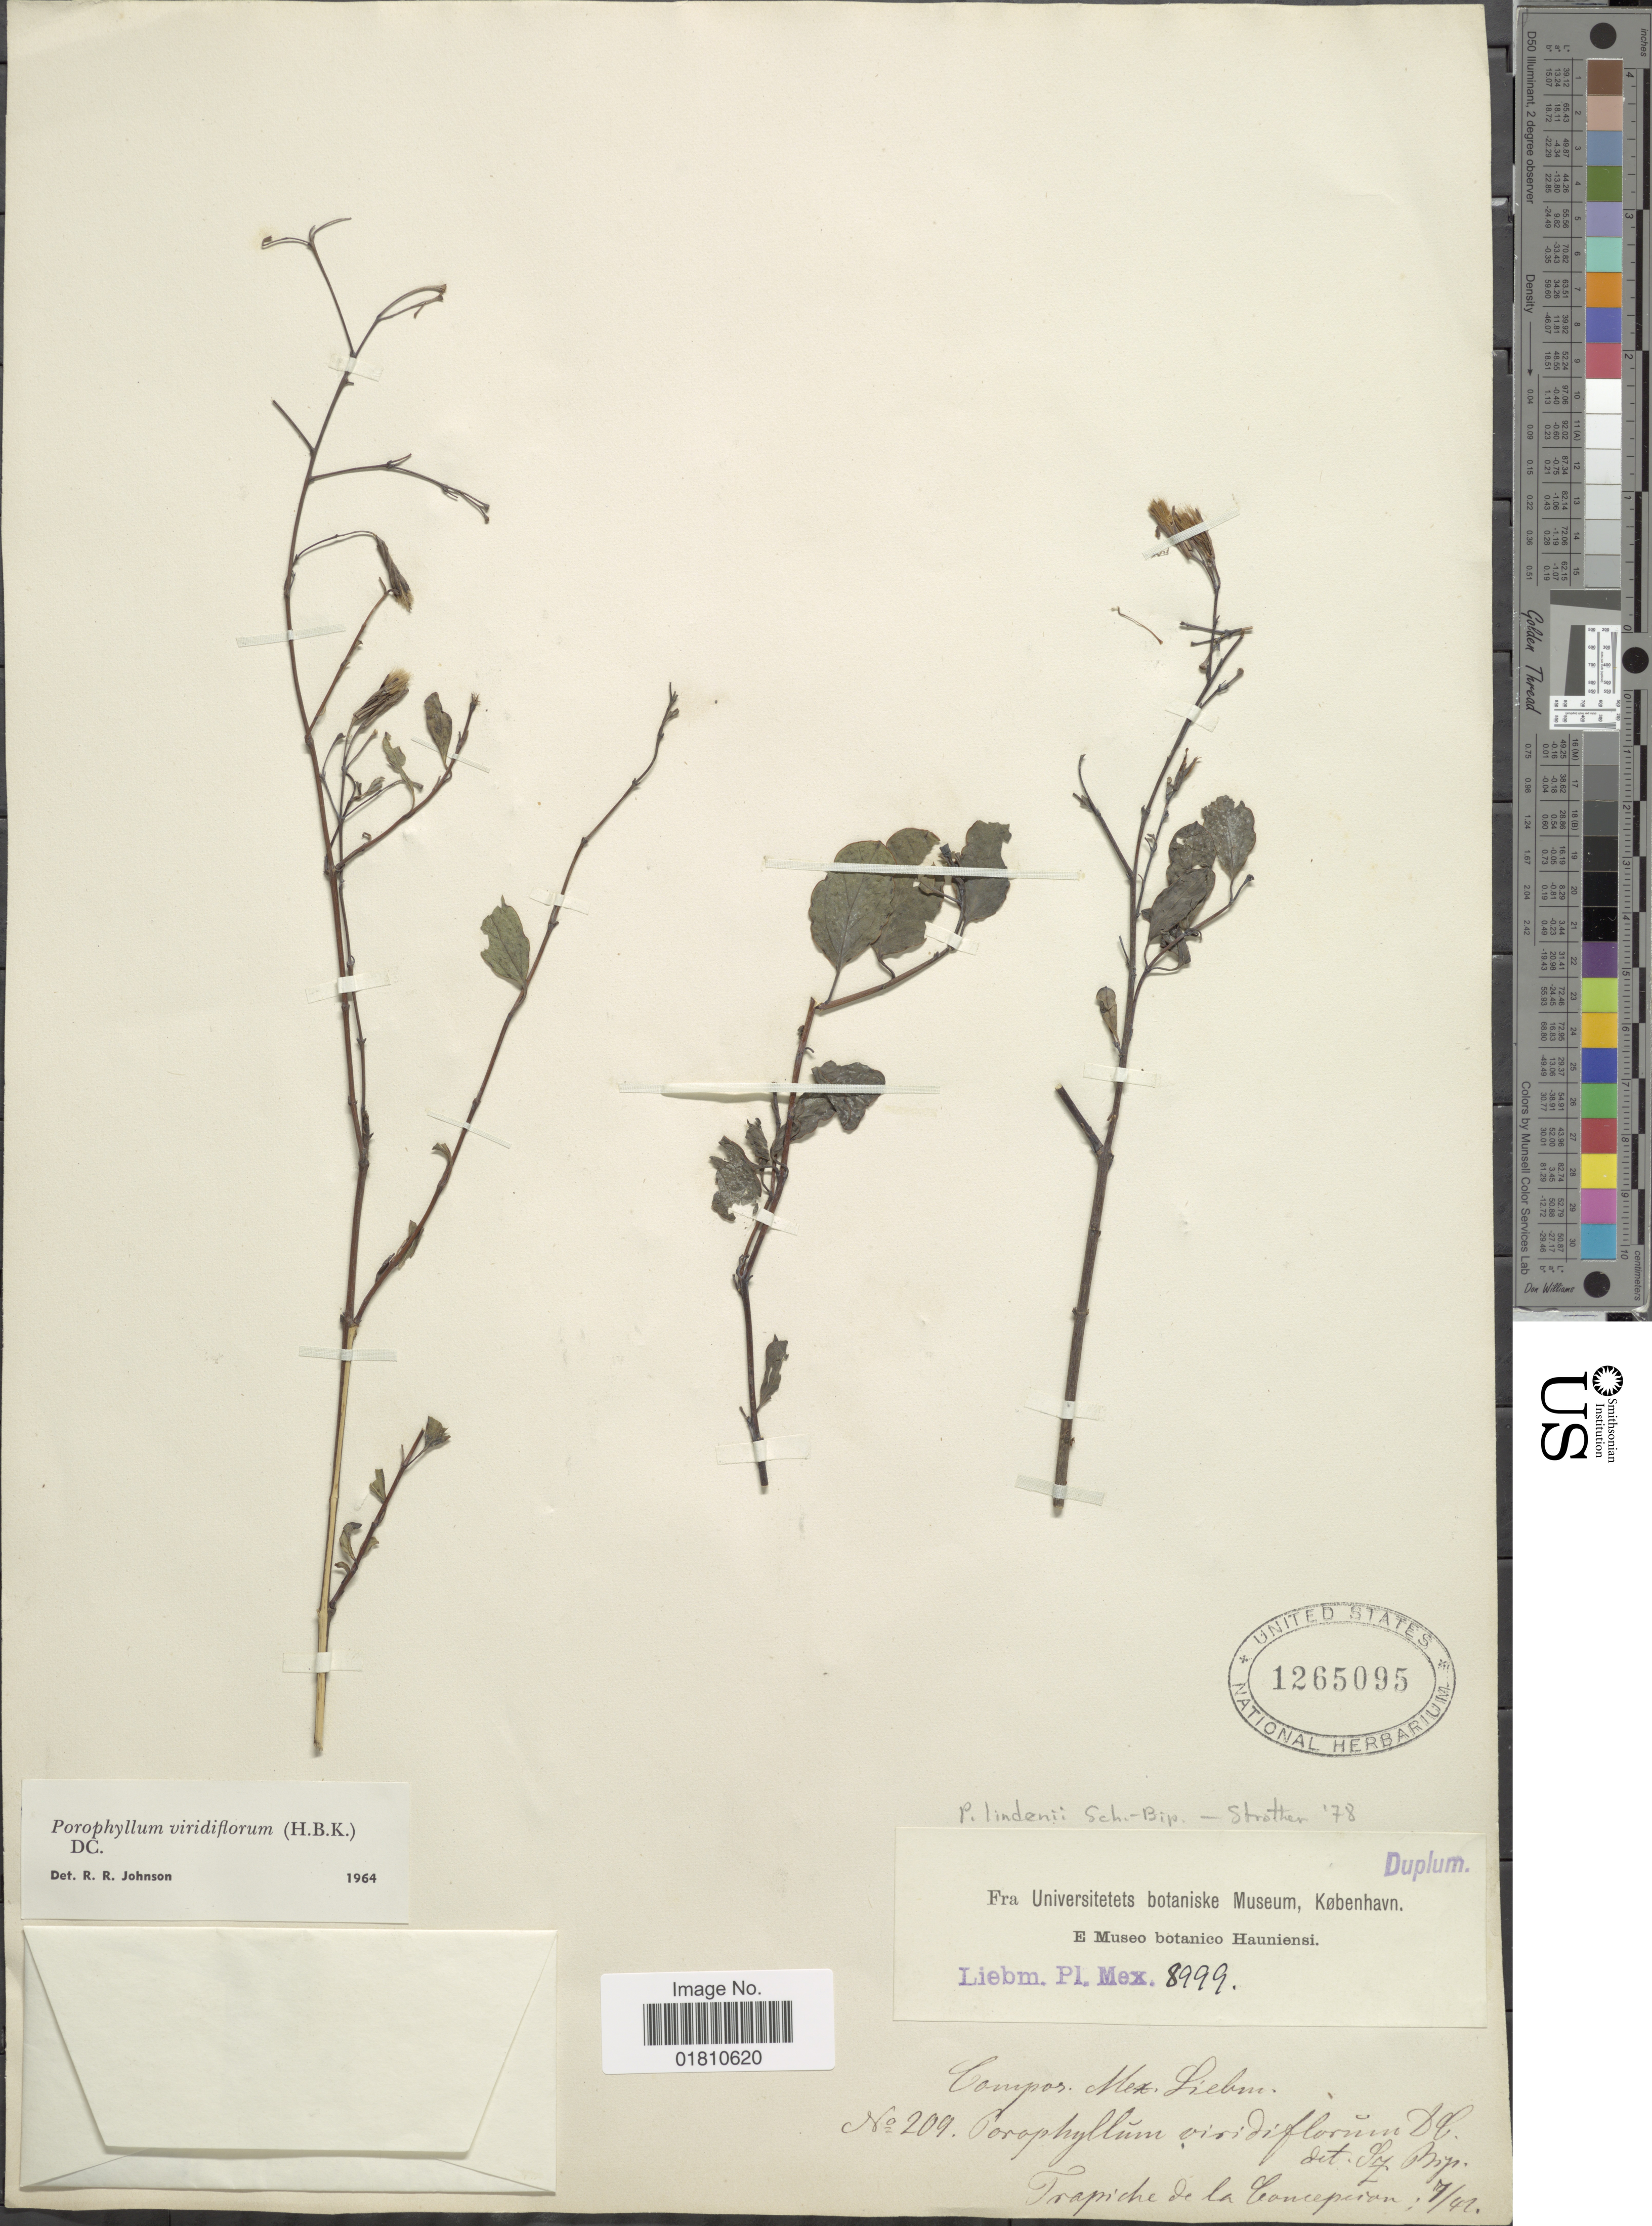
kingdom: Plantae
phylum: Tracheophyta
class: Magnoliopsida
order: Asterales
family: Asteraceae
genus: Porophyllum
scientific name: Porophyllum lindenii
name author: Sch. Bip. ex Seem.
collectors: Liebmann, --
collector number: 8999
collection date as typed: Transcribed d/m/y: /7/42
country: Mexico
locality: Trapiche de la Concepcion.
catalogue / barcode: US 1265095